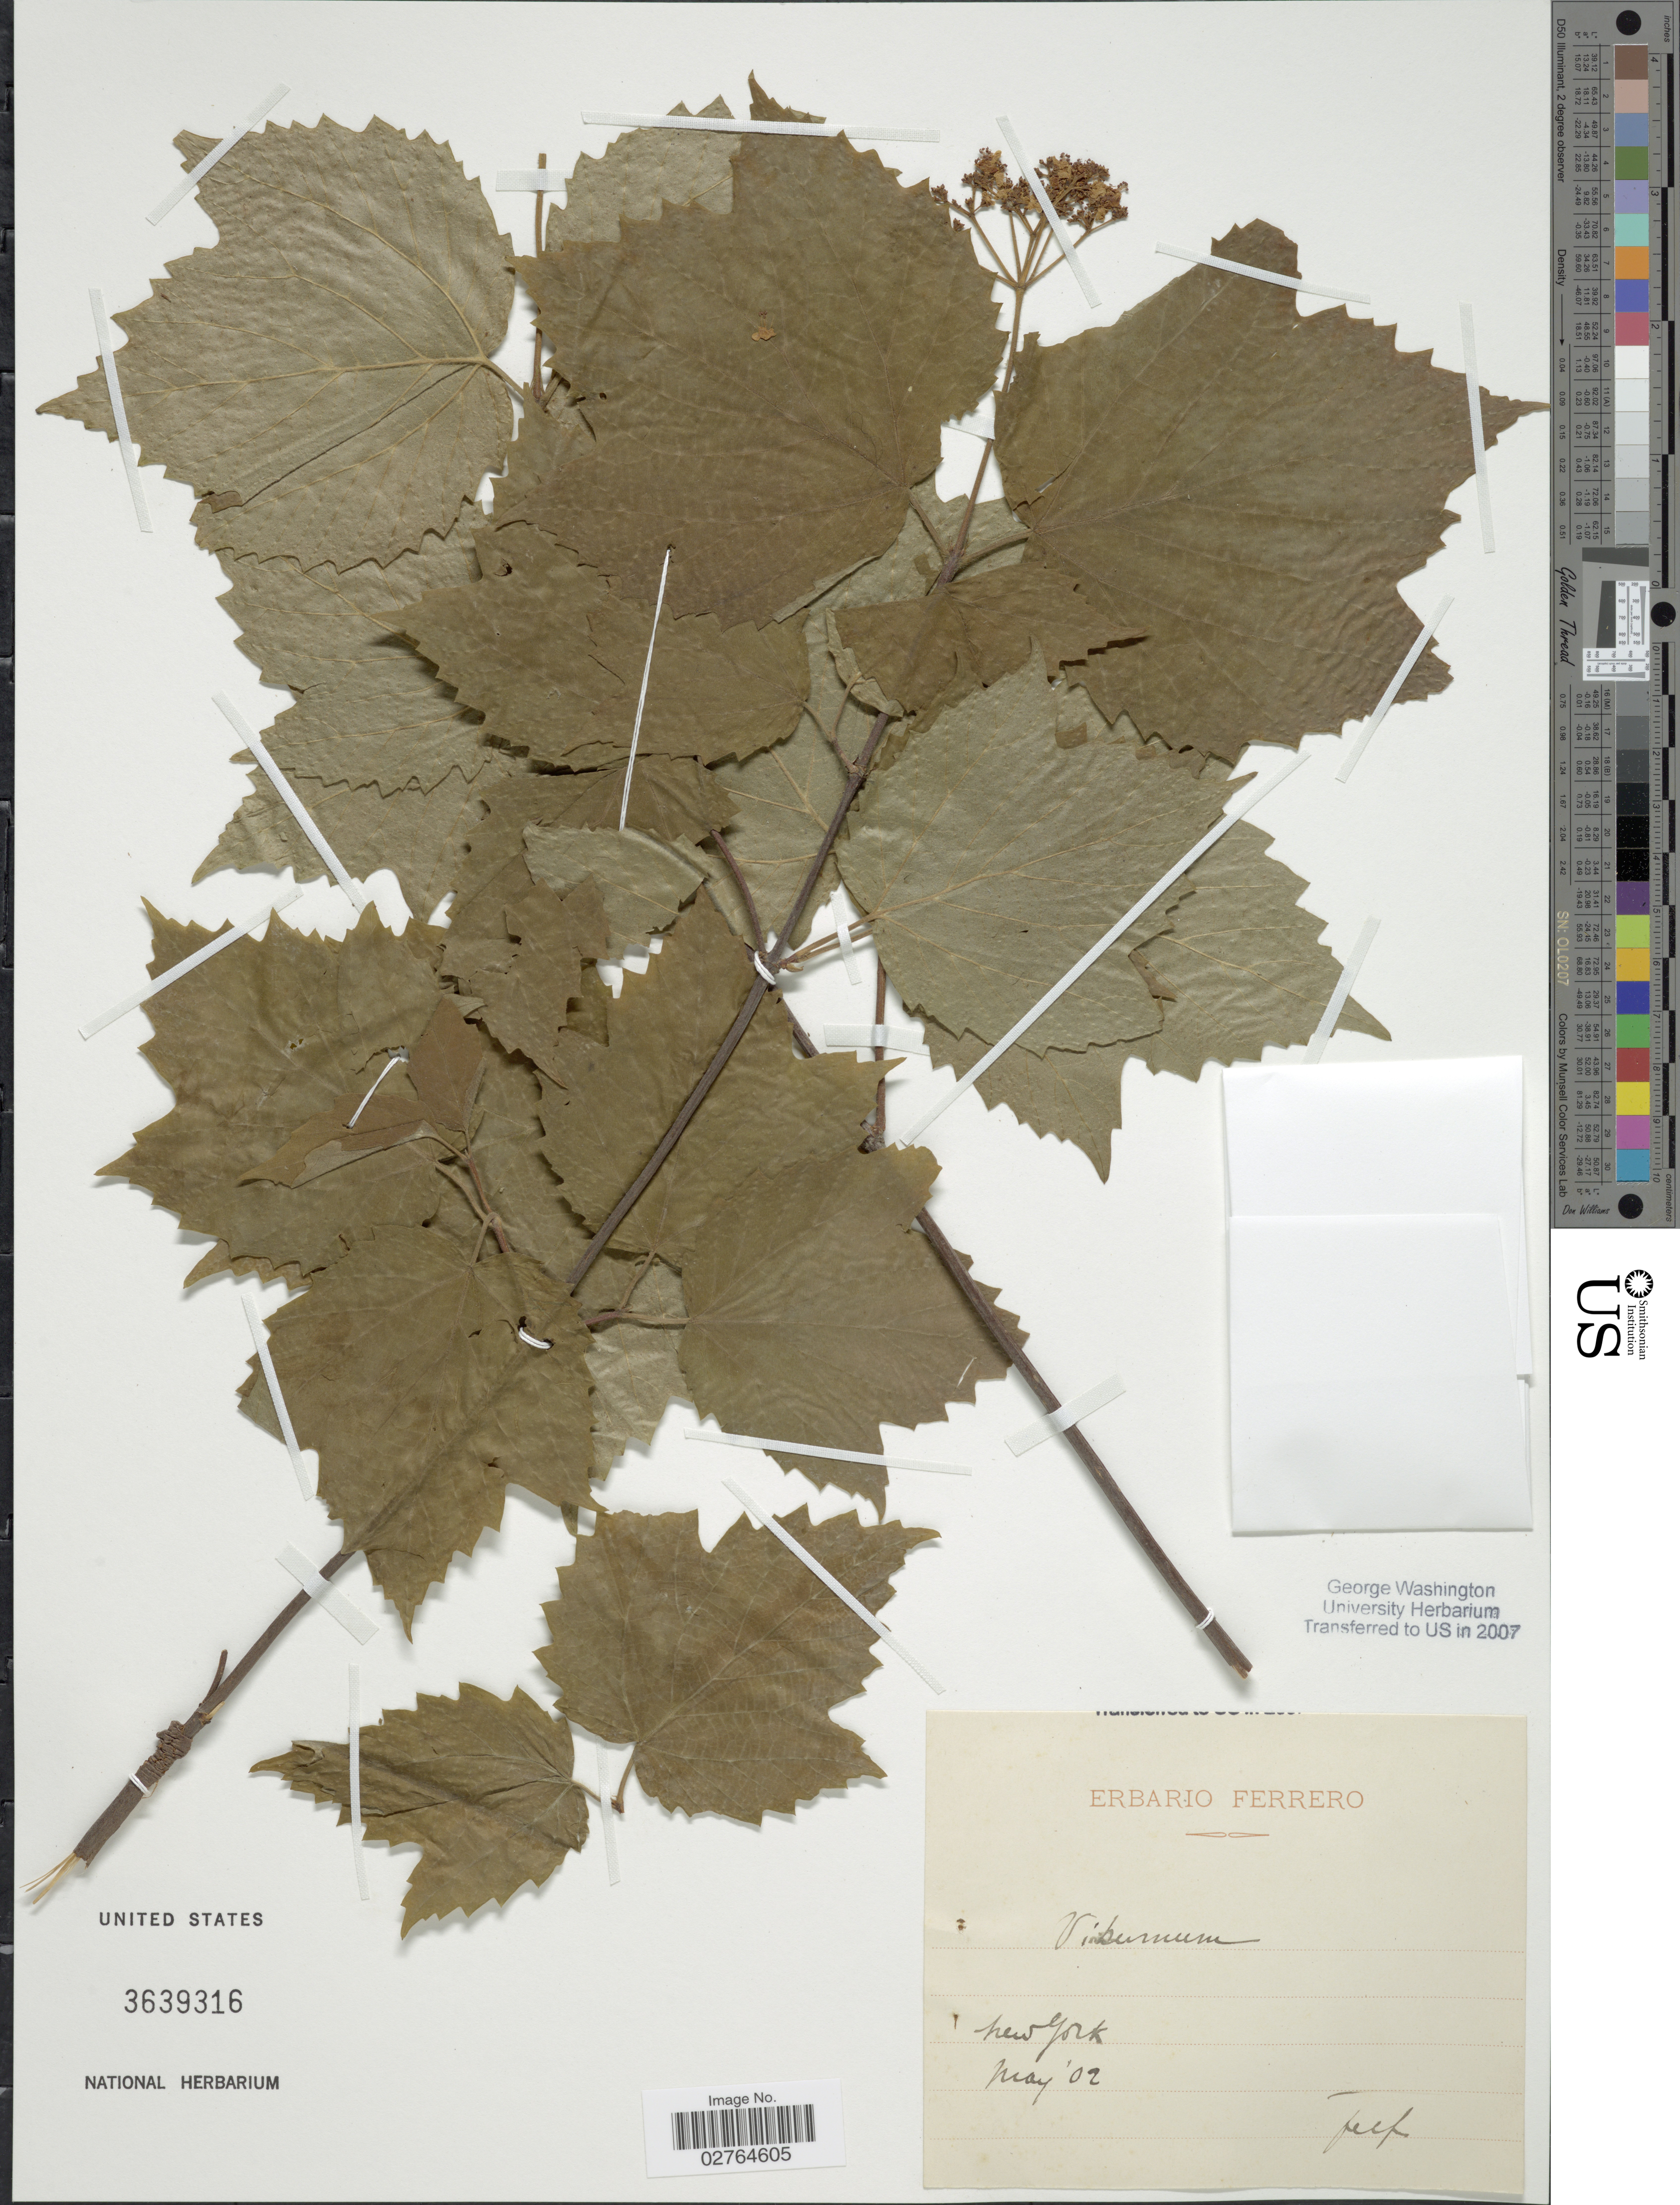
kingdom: Plantae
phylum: Tracheophyta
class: Magnoliopsida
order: Dipsacales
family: Viburnaceae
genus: Viburnum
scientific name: Viburnum sp.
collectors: Ferrero, --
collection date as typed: Transcribed d/m/y: /5/2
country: United States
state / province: New York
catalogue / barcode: US 3639316